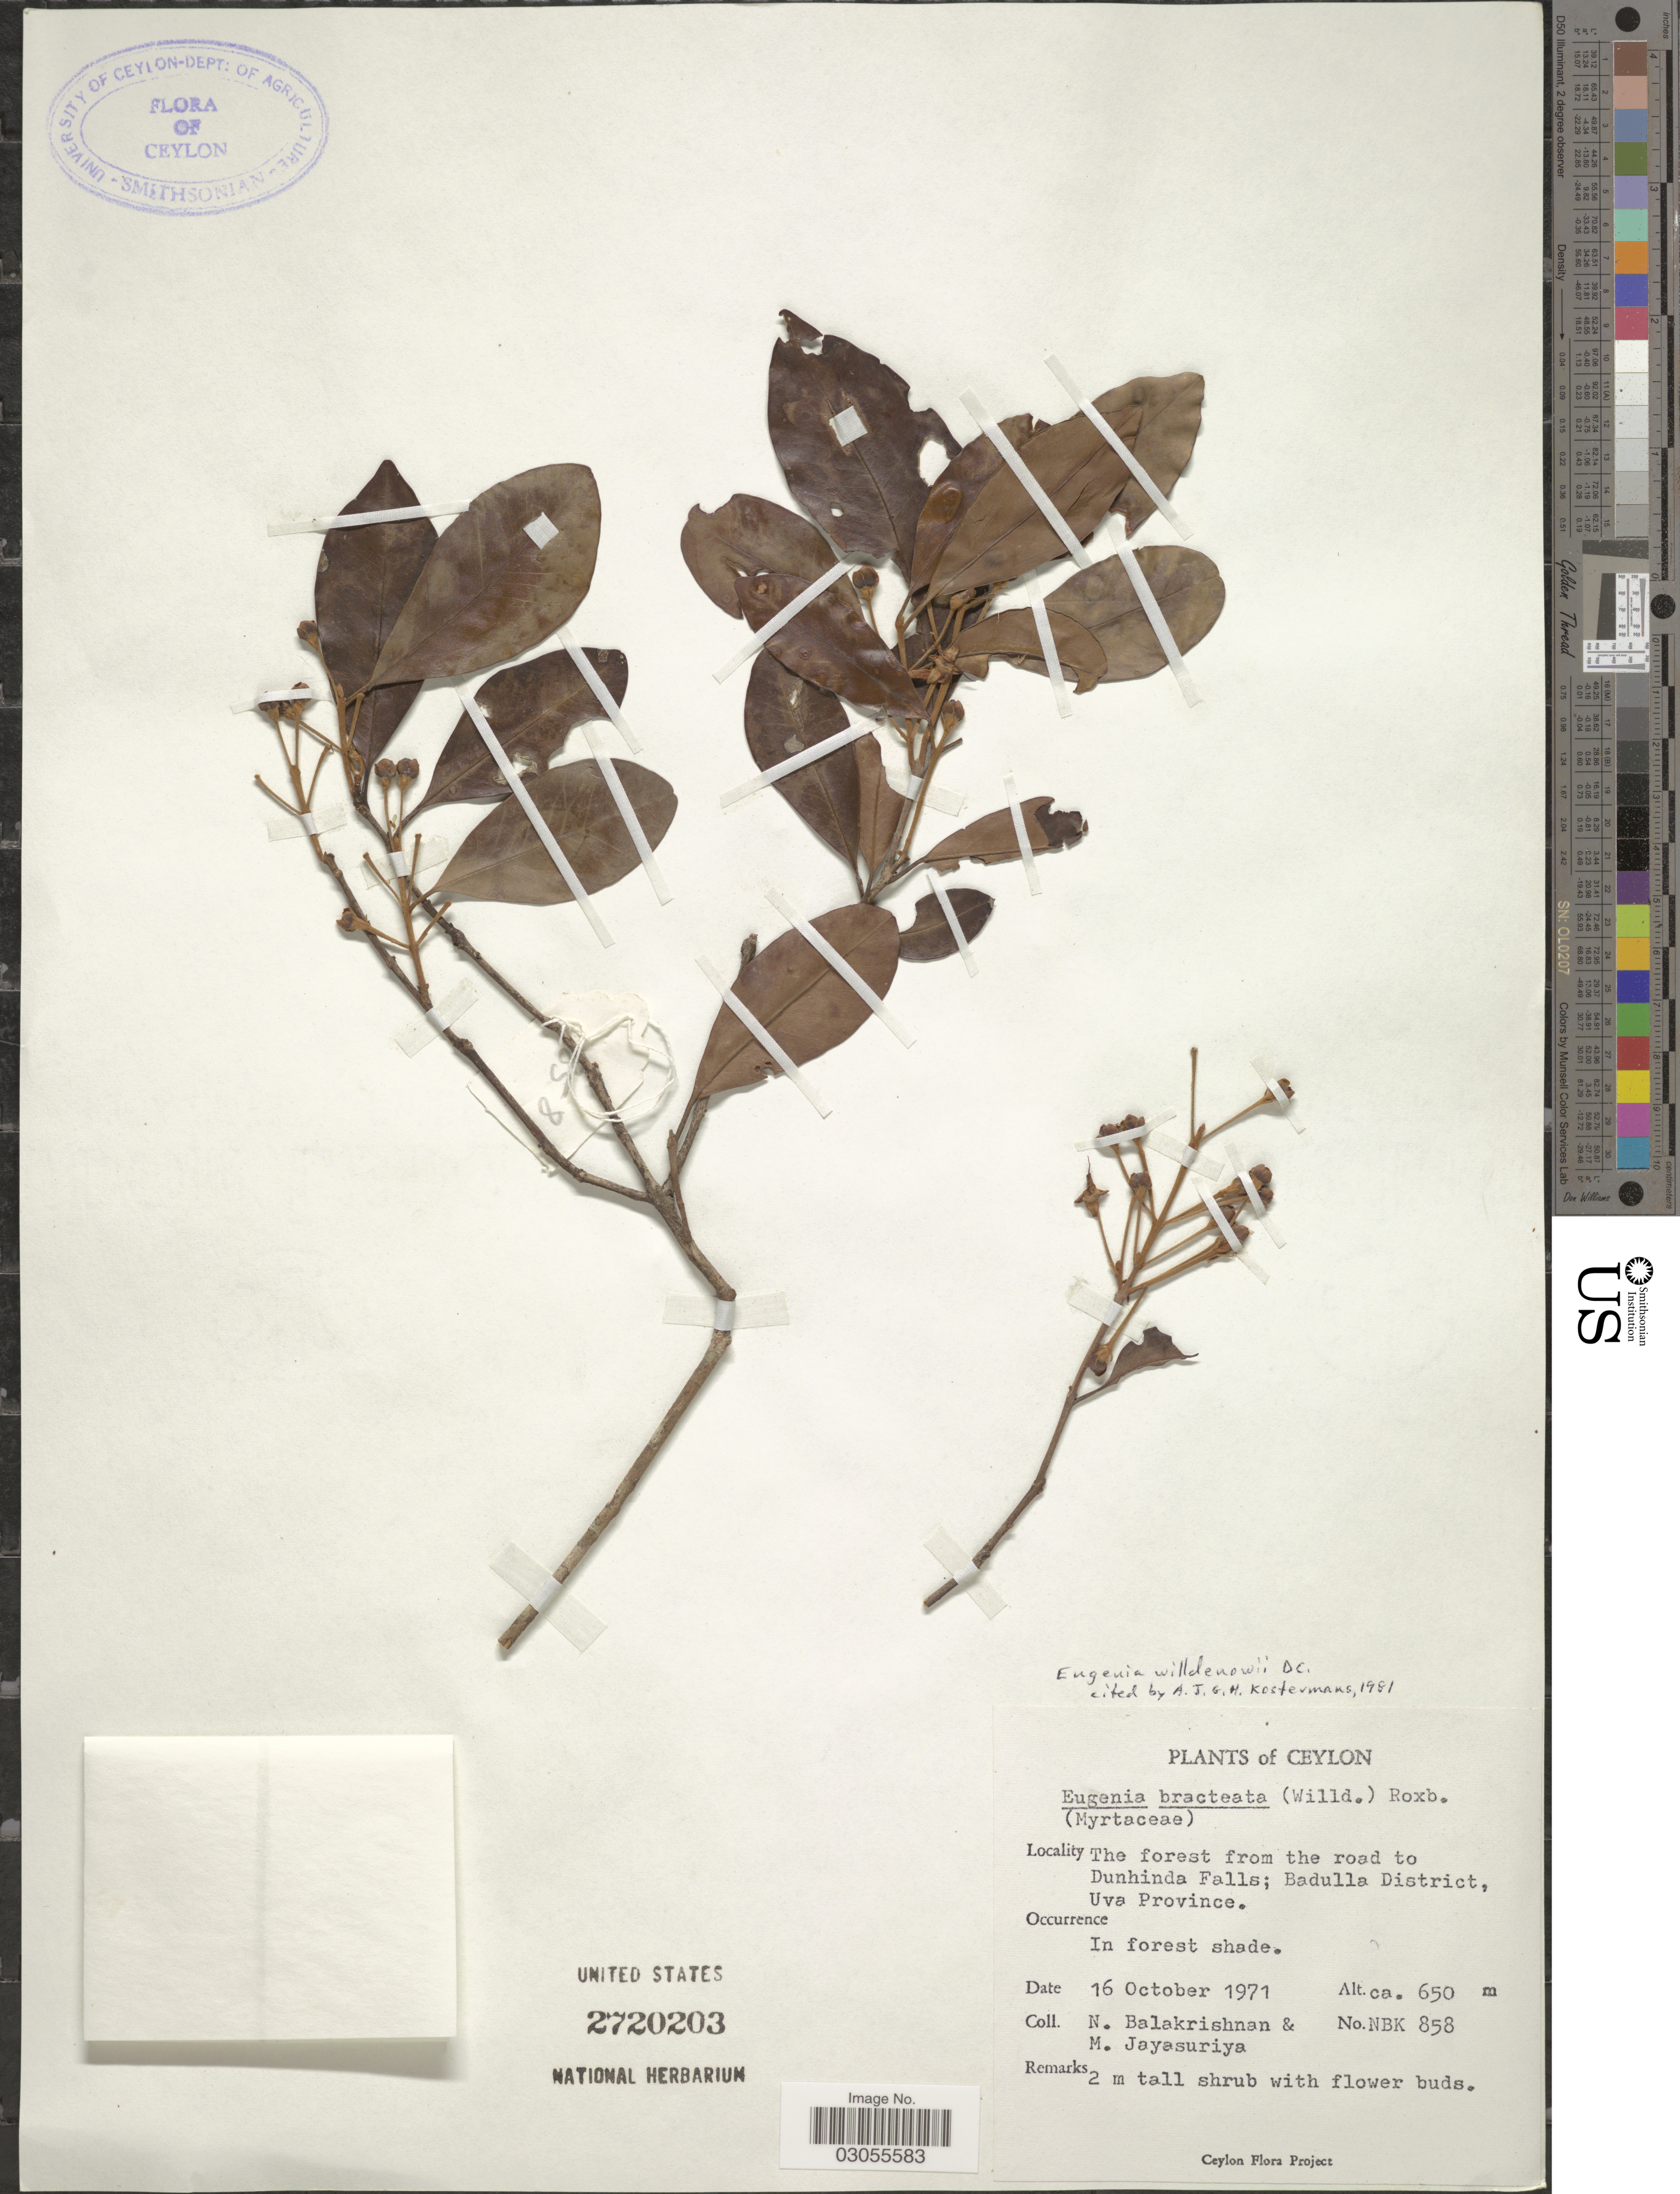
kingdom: Plantae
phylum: Tracheophyta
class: Magnoliopsida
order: Myrtales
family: Myrtaceae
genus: Eugenia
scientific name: Eugenia willdenowii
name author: Nied.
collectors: N. Balakrishnan & M. Jayasuriya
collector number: NBK 858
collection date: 1971-10-16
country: Sri Lanka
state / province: Uva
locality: Ceylon. The forest from the road to Dunhinda Falls; Badulla District.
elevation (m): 650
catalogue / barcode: US 2720203